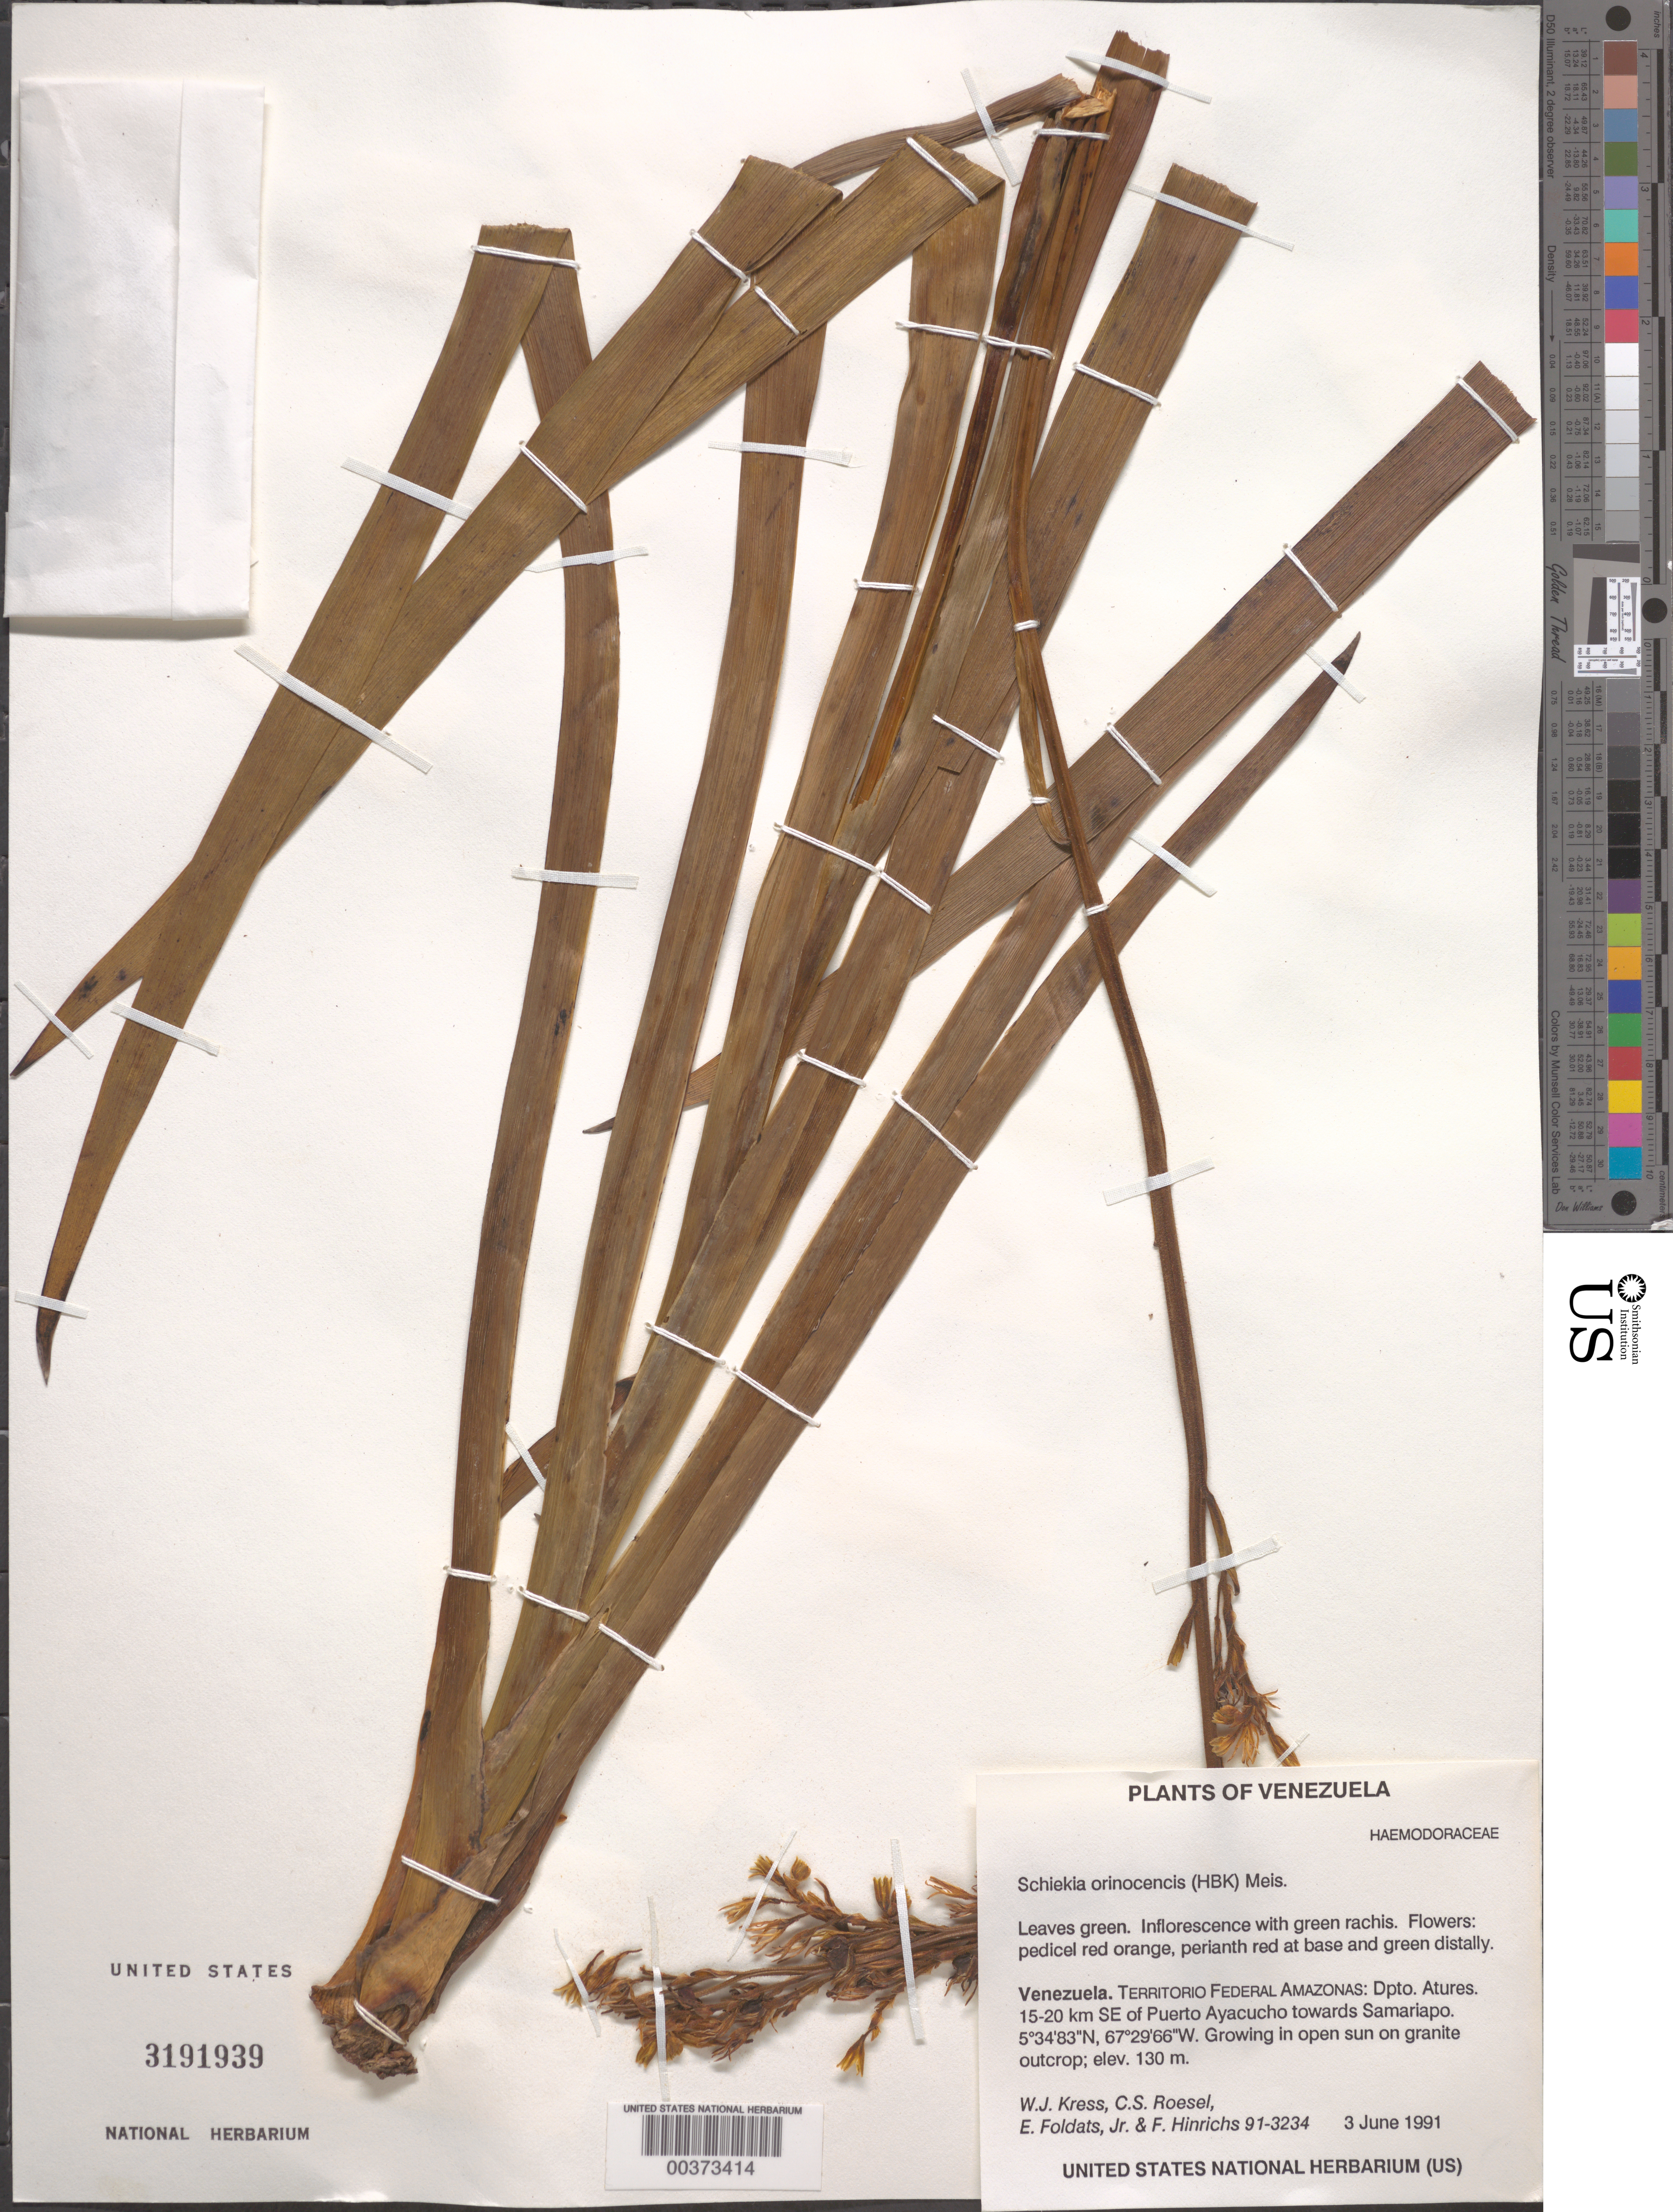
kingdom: Plantae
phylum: Tracheophyta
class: Liliopsida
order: Commelinales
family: Haemodoraceae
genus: Schiekia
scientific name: Schiekia orinocensis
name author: (Kunth) Meisn.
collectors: W. J. Kress, C. S. Roesel, E. Foldats & F. Hinrichs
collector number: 91-3234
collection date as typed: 03 Jun 1991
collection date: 1991-06-03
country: Venezuela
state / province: Amazonas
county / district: Atures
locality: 15-20 km se of puerto ayacucho towards samarlapo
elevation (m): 130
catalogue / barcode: US 3191939